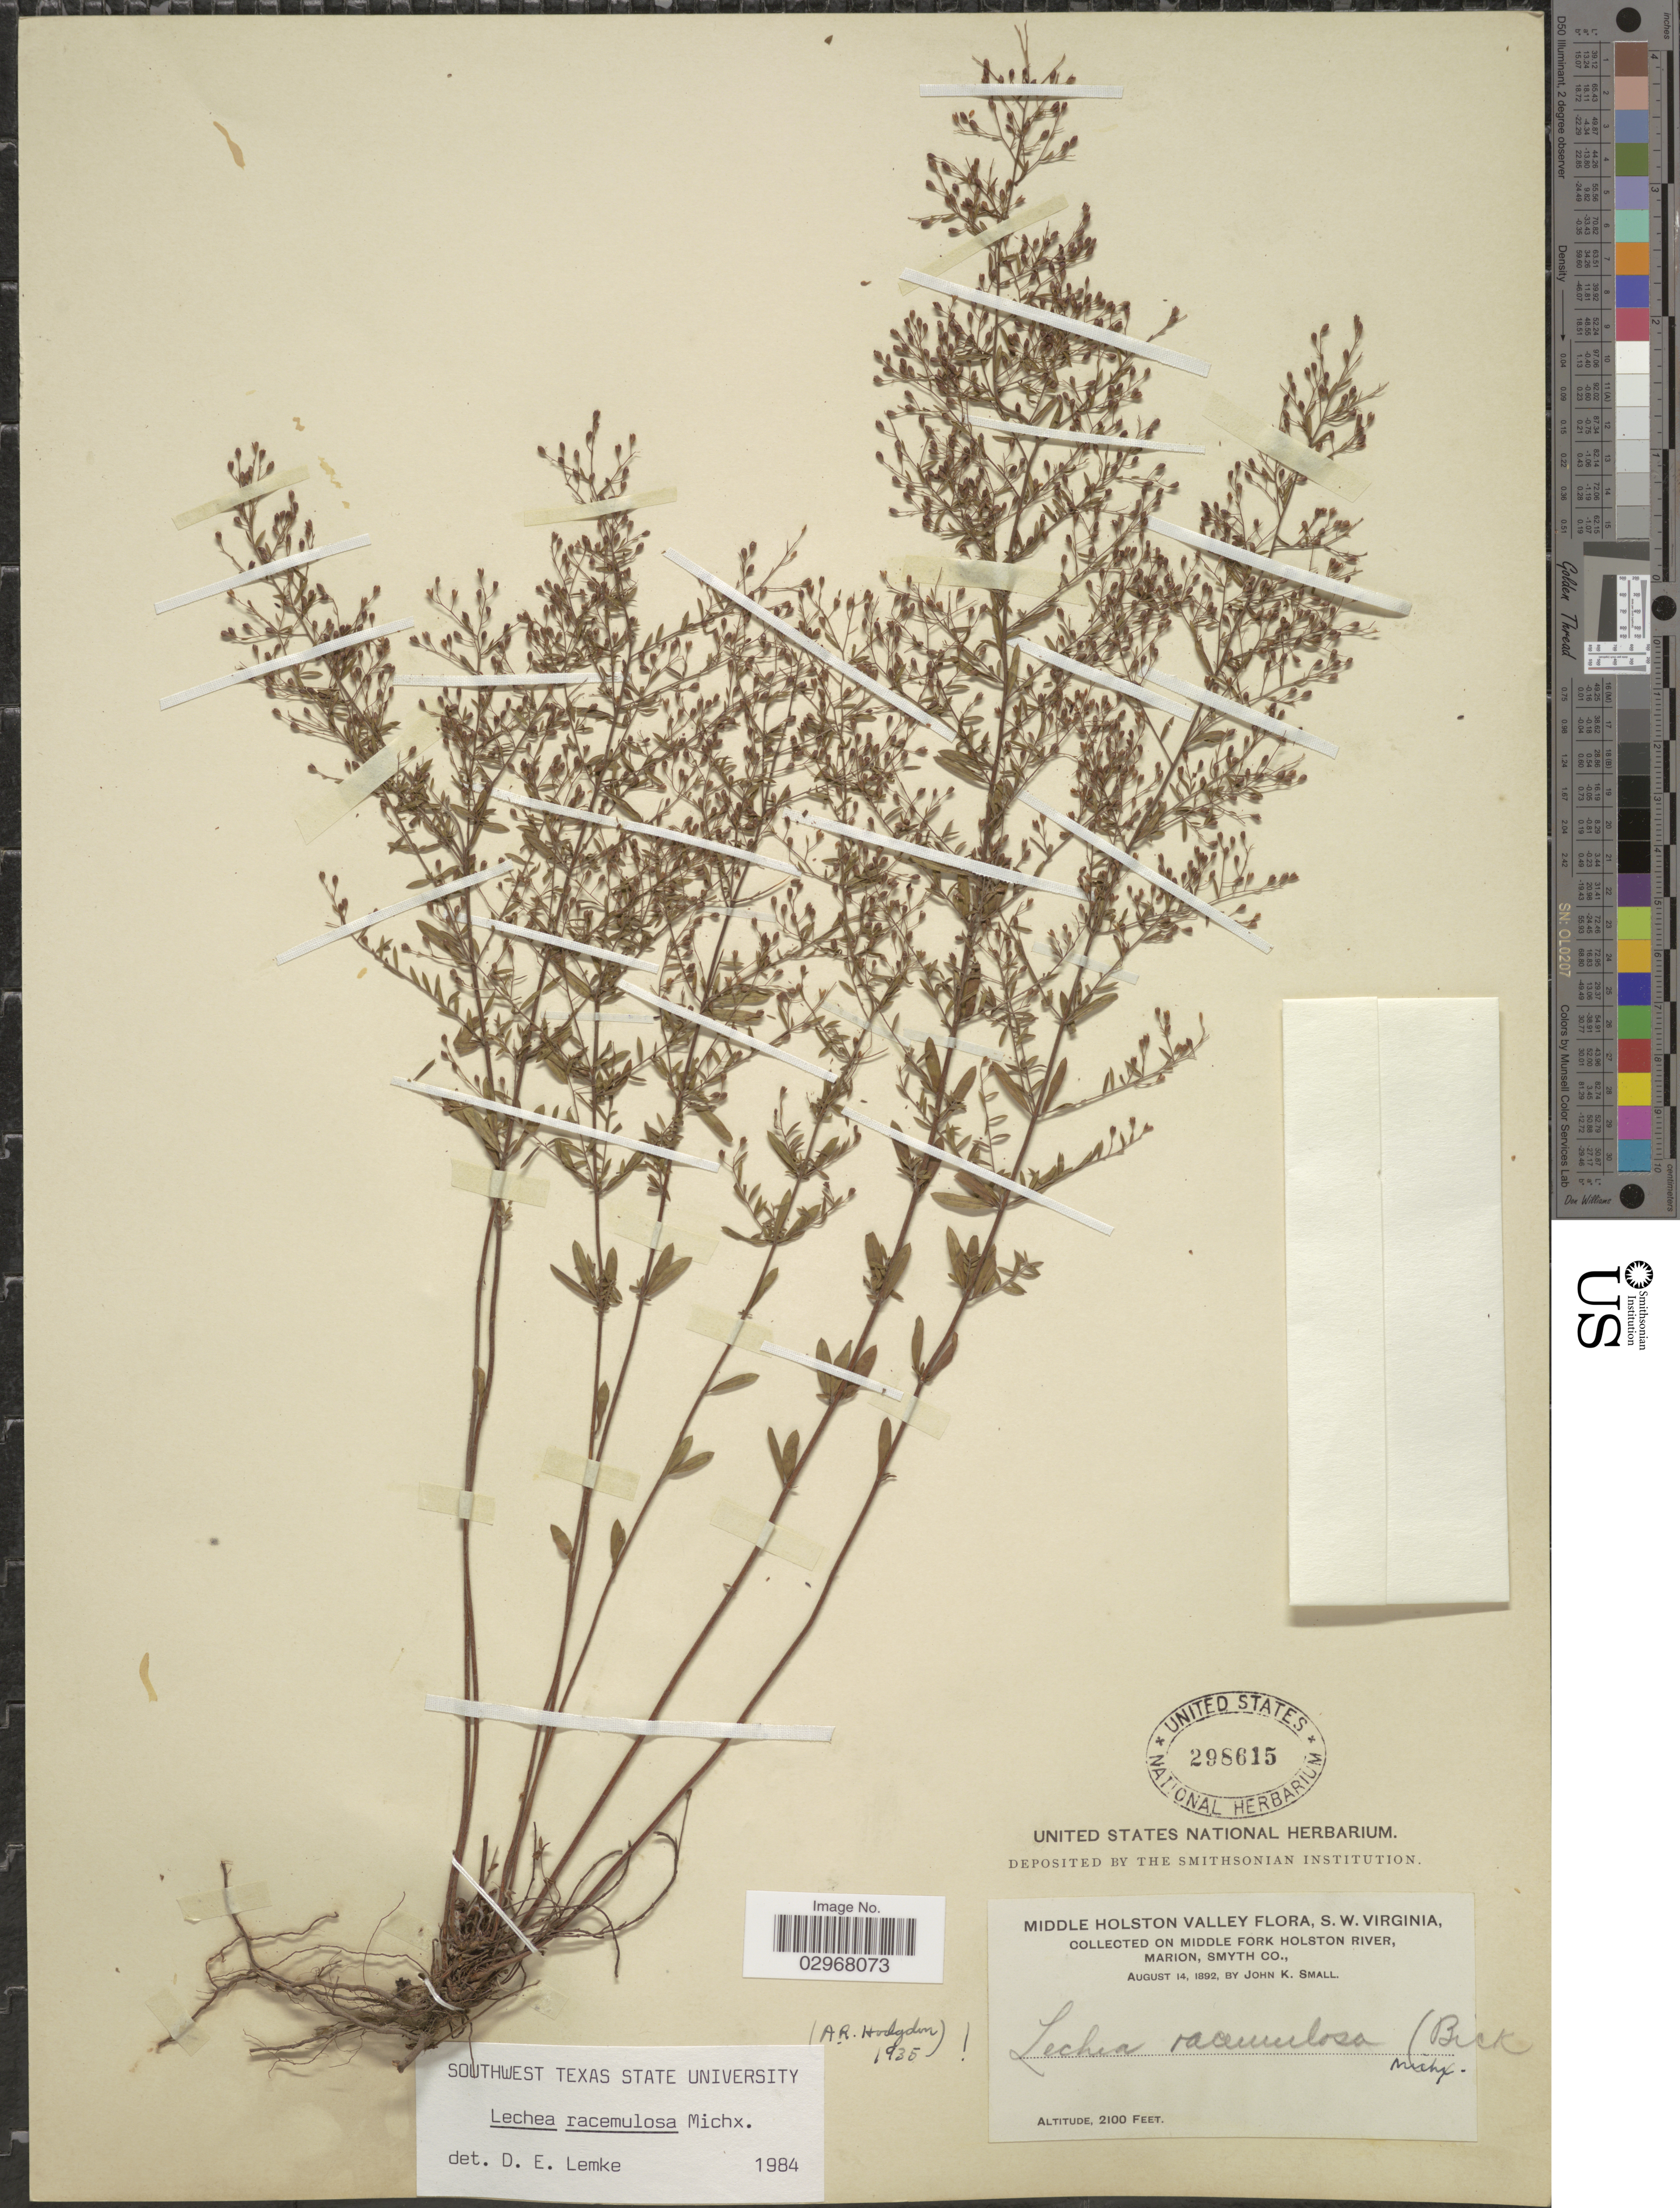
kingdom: Plantae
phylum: Tracheophyta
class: Magnoliopsida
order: Malvales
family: Cistaceae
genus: Lechea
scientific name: Lechea racemulosa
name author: Michx.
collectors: J. K. Small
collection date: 1892-08-14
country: United States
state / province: Virginia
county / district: Smyth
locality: Middle Holston Valley. S.W. Virginia. On Middle Fork Holston River, Marion, Smyth Co.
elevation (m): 640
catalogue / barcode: US 298615